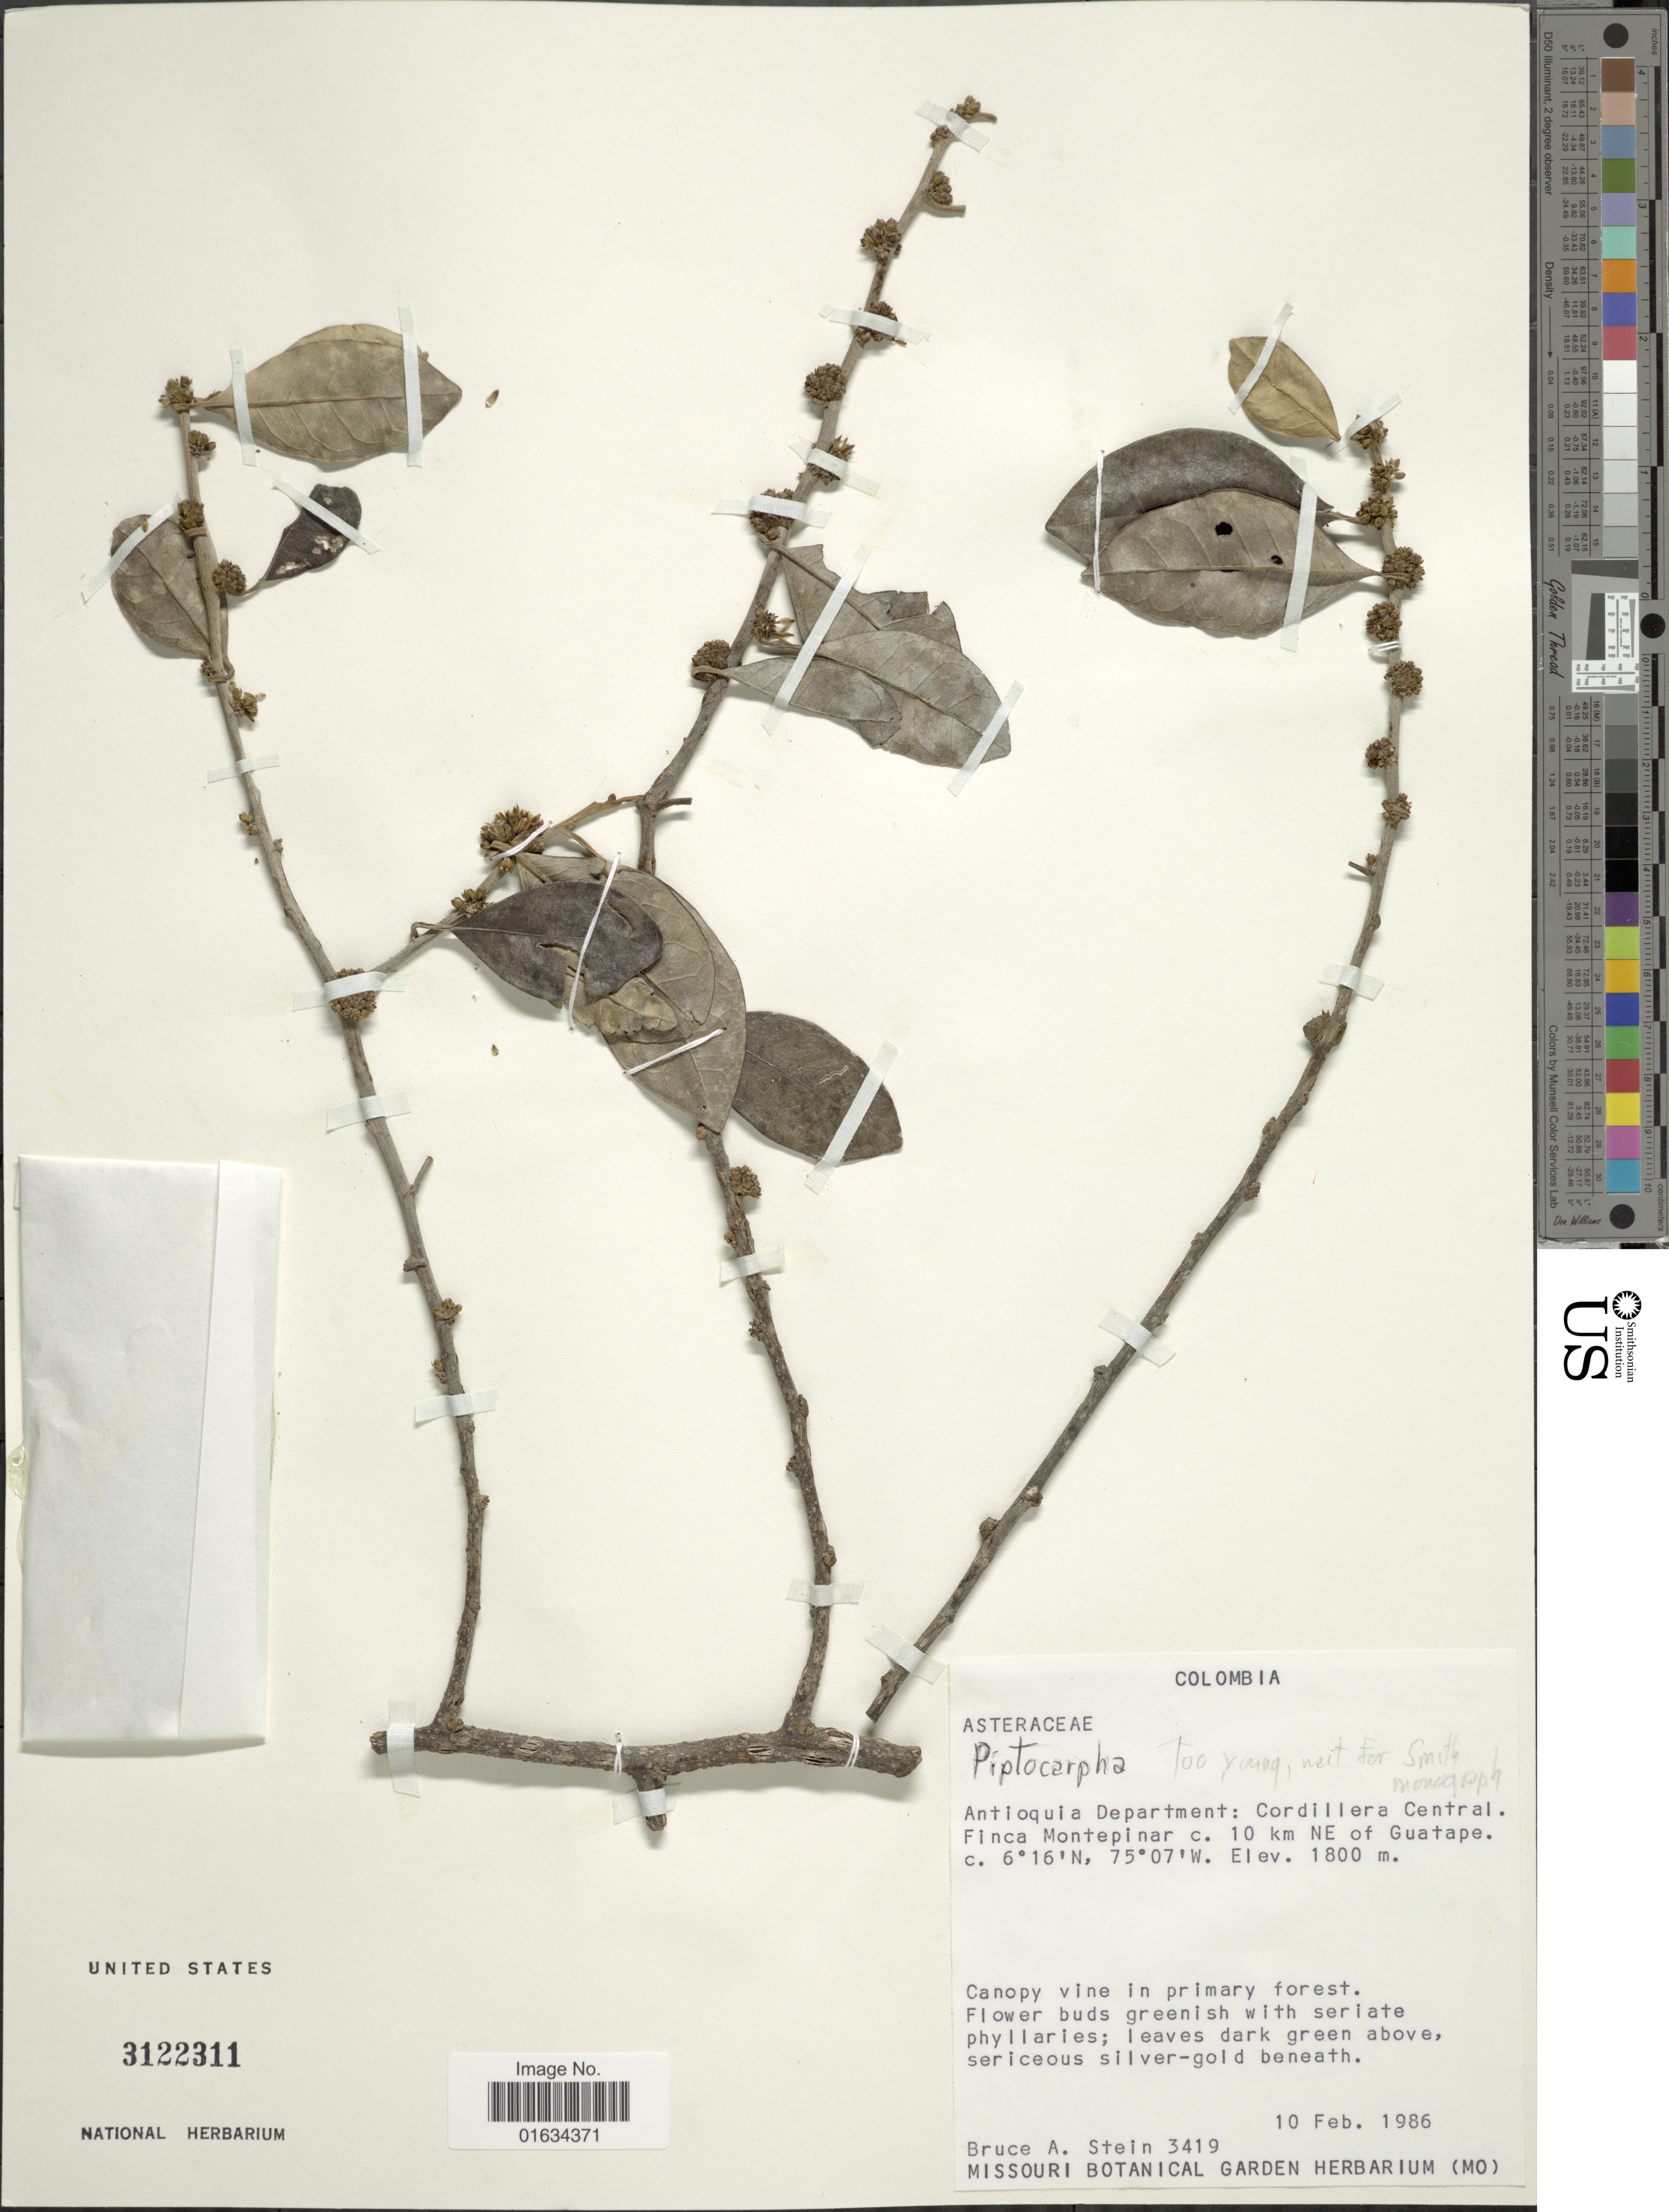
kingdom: Plantae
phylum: Tracheophyta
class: Magnoliopsida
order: Asterales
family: Asteraceae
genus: Piptocarpha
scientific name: Piptocarpha sp.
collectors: B. A. Stein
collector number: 3419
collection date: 1986-02-10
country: Colombia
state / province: Antioquia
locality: Cordillera Central. Finca Montepinar c. 10 km NE of Guatape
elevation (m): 1800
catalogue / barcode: US 3122311